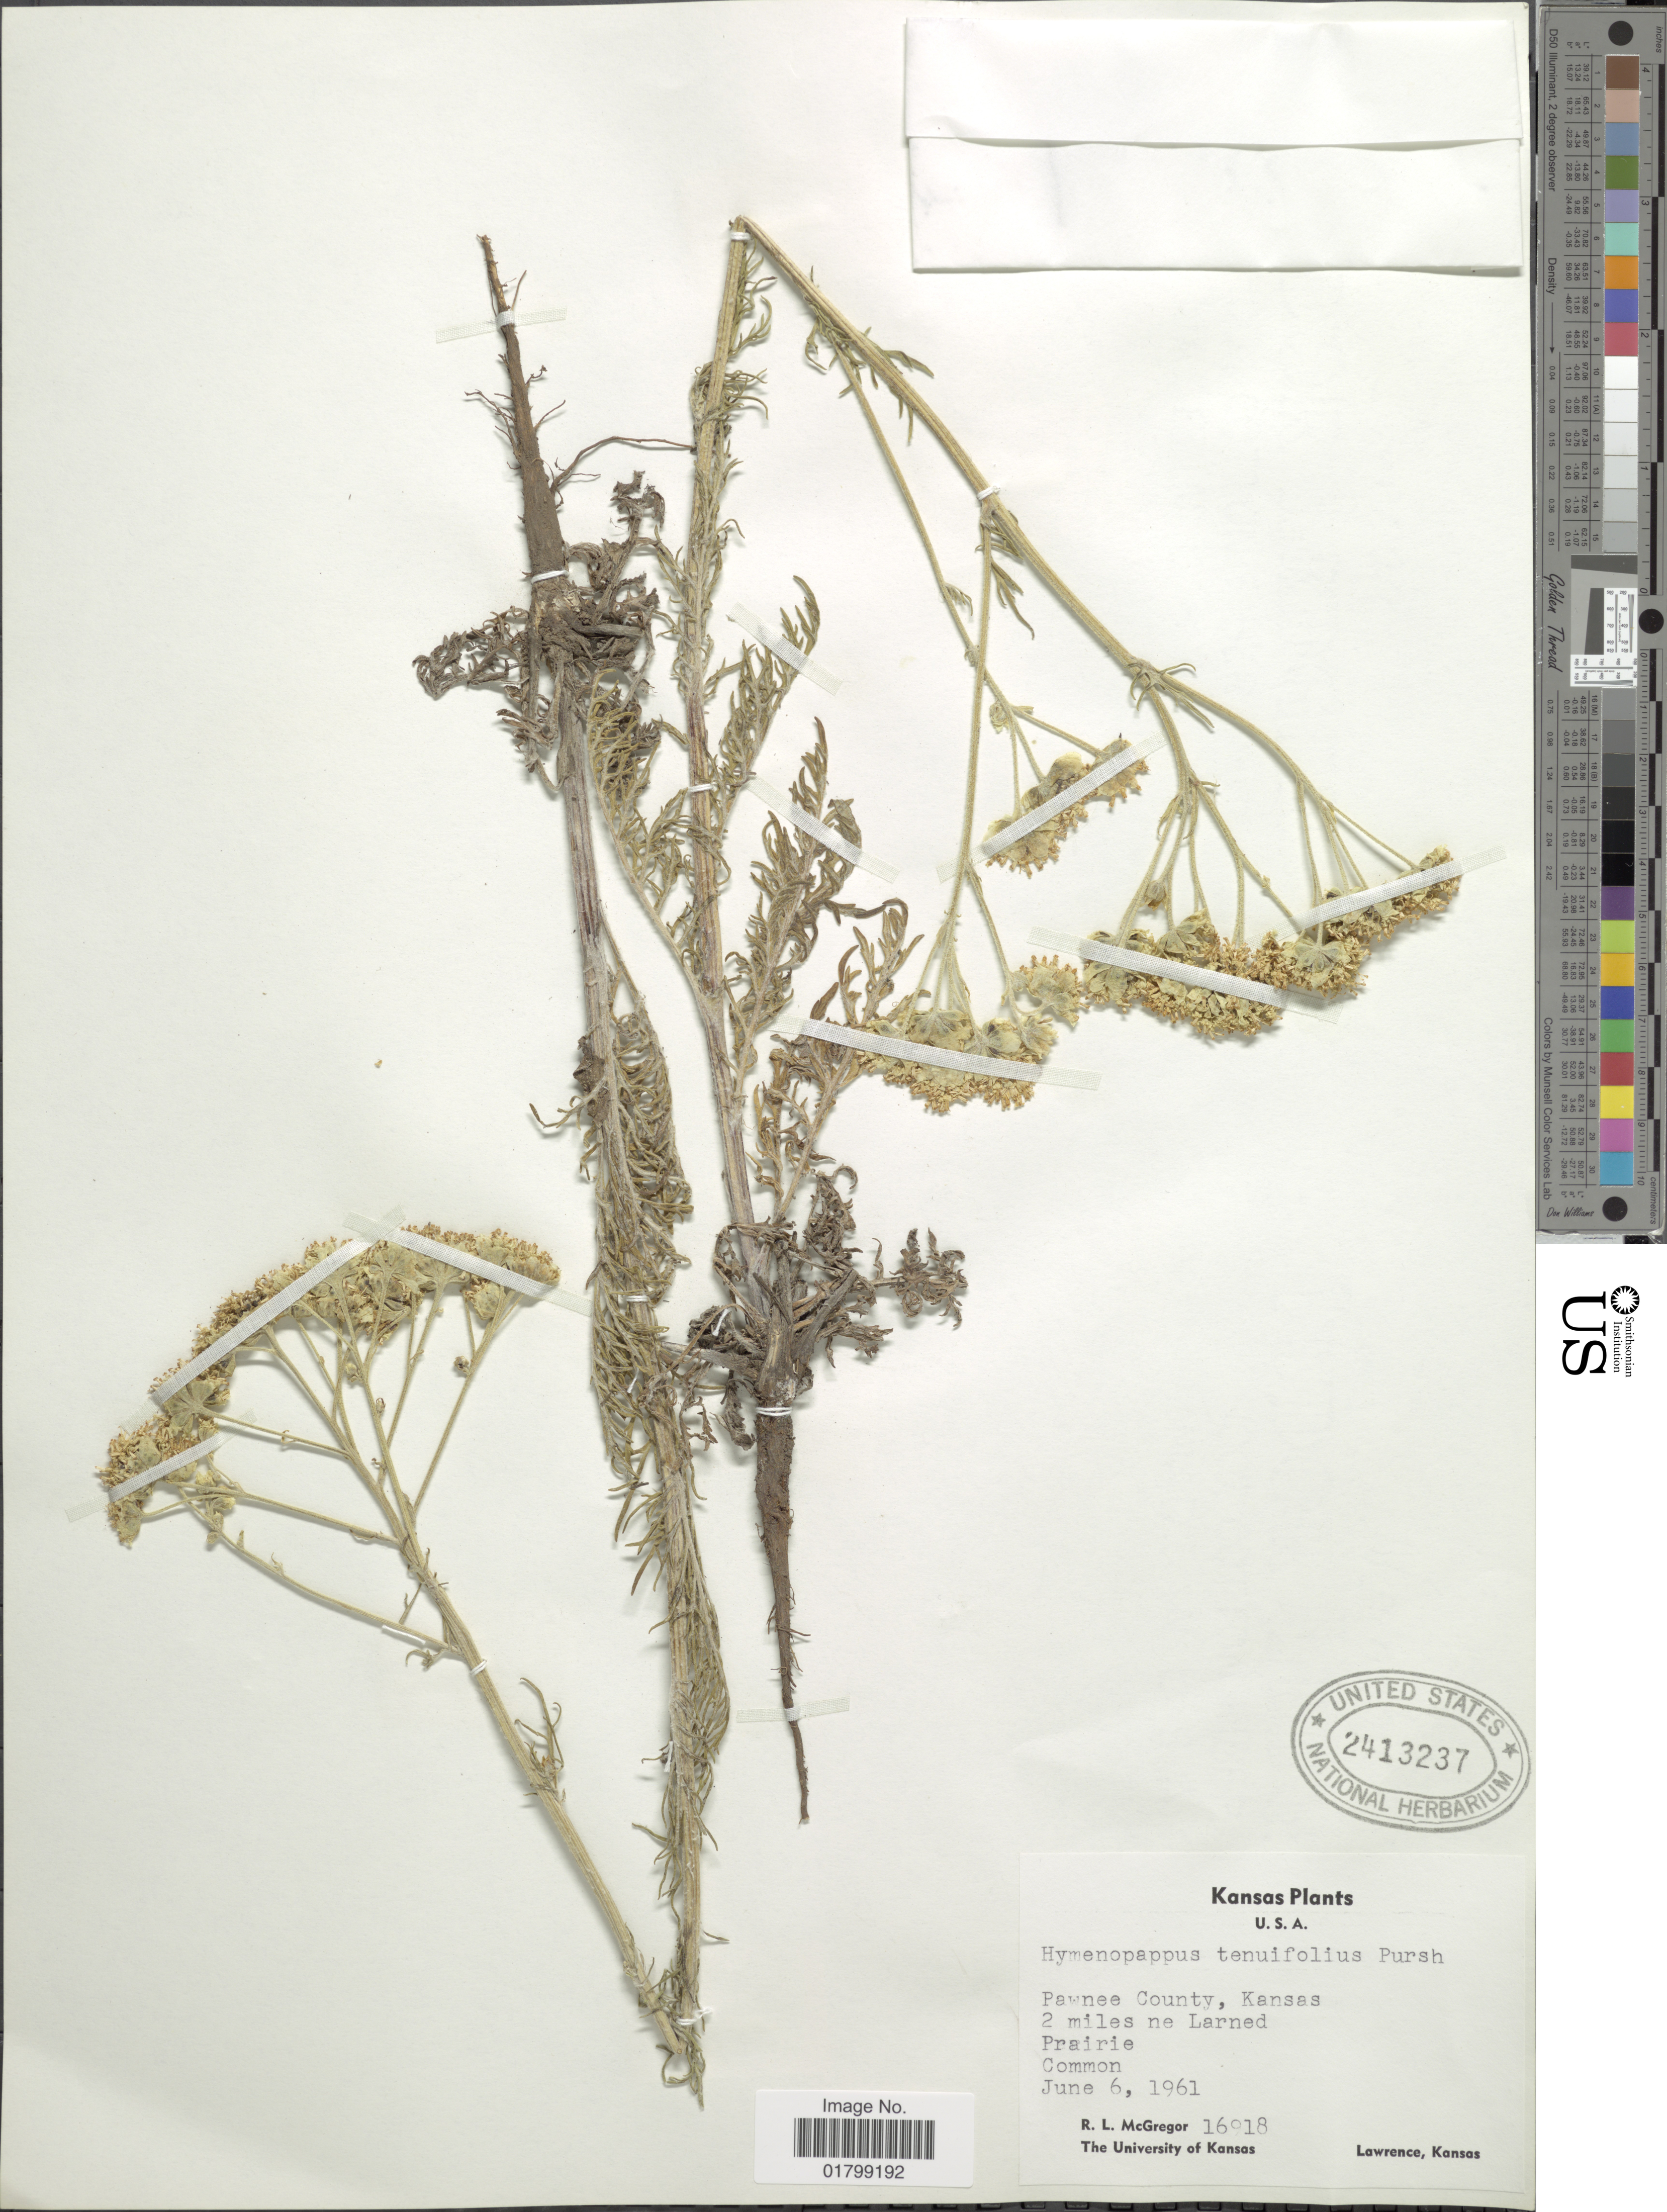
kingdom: Plantae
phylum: Tracheophyta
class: Magnoliopsida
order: Asterales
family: Asteraceae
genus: Hymenopappus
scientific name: Hymenopappus tenuifolius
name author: Pursh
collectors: R. McGregor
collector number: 16918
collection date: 1961-06-06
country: United States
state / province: Kansas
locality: Pawnee County, 2 miles ne Larned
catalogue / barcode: US 2413237